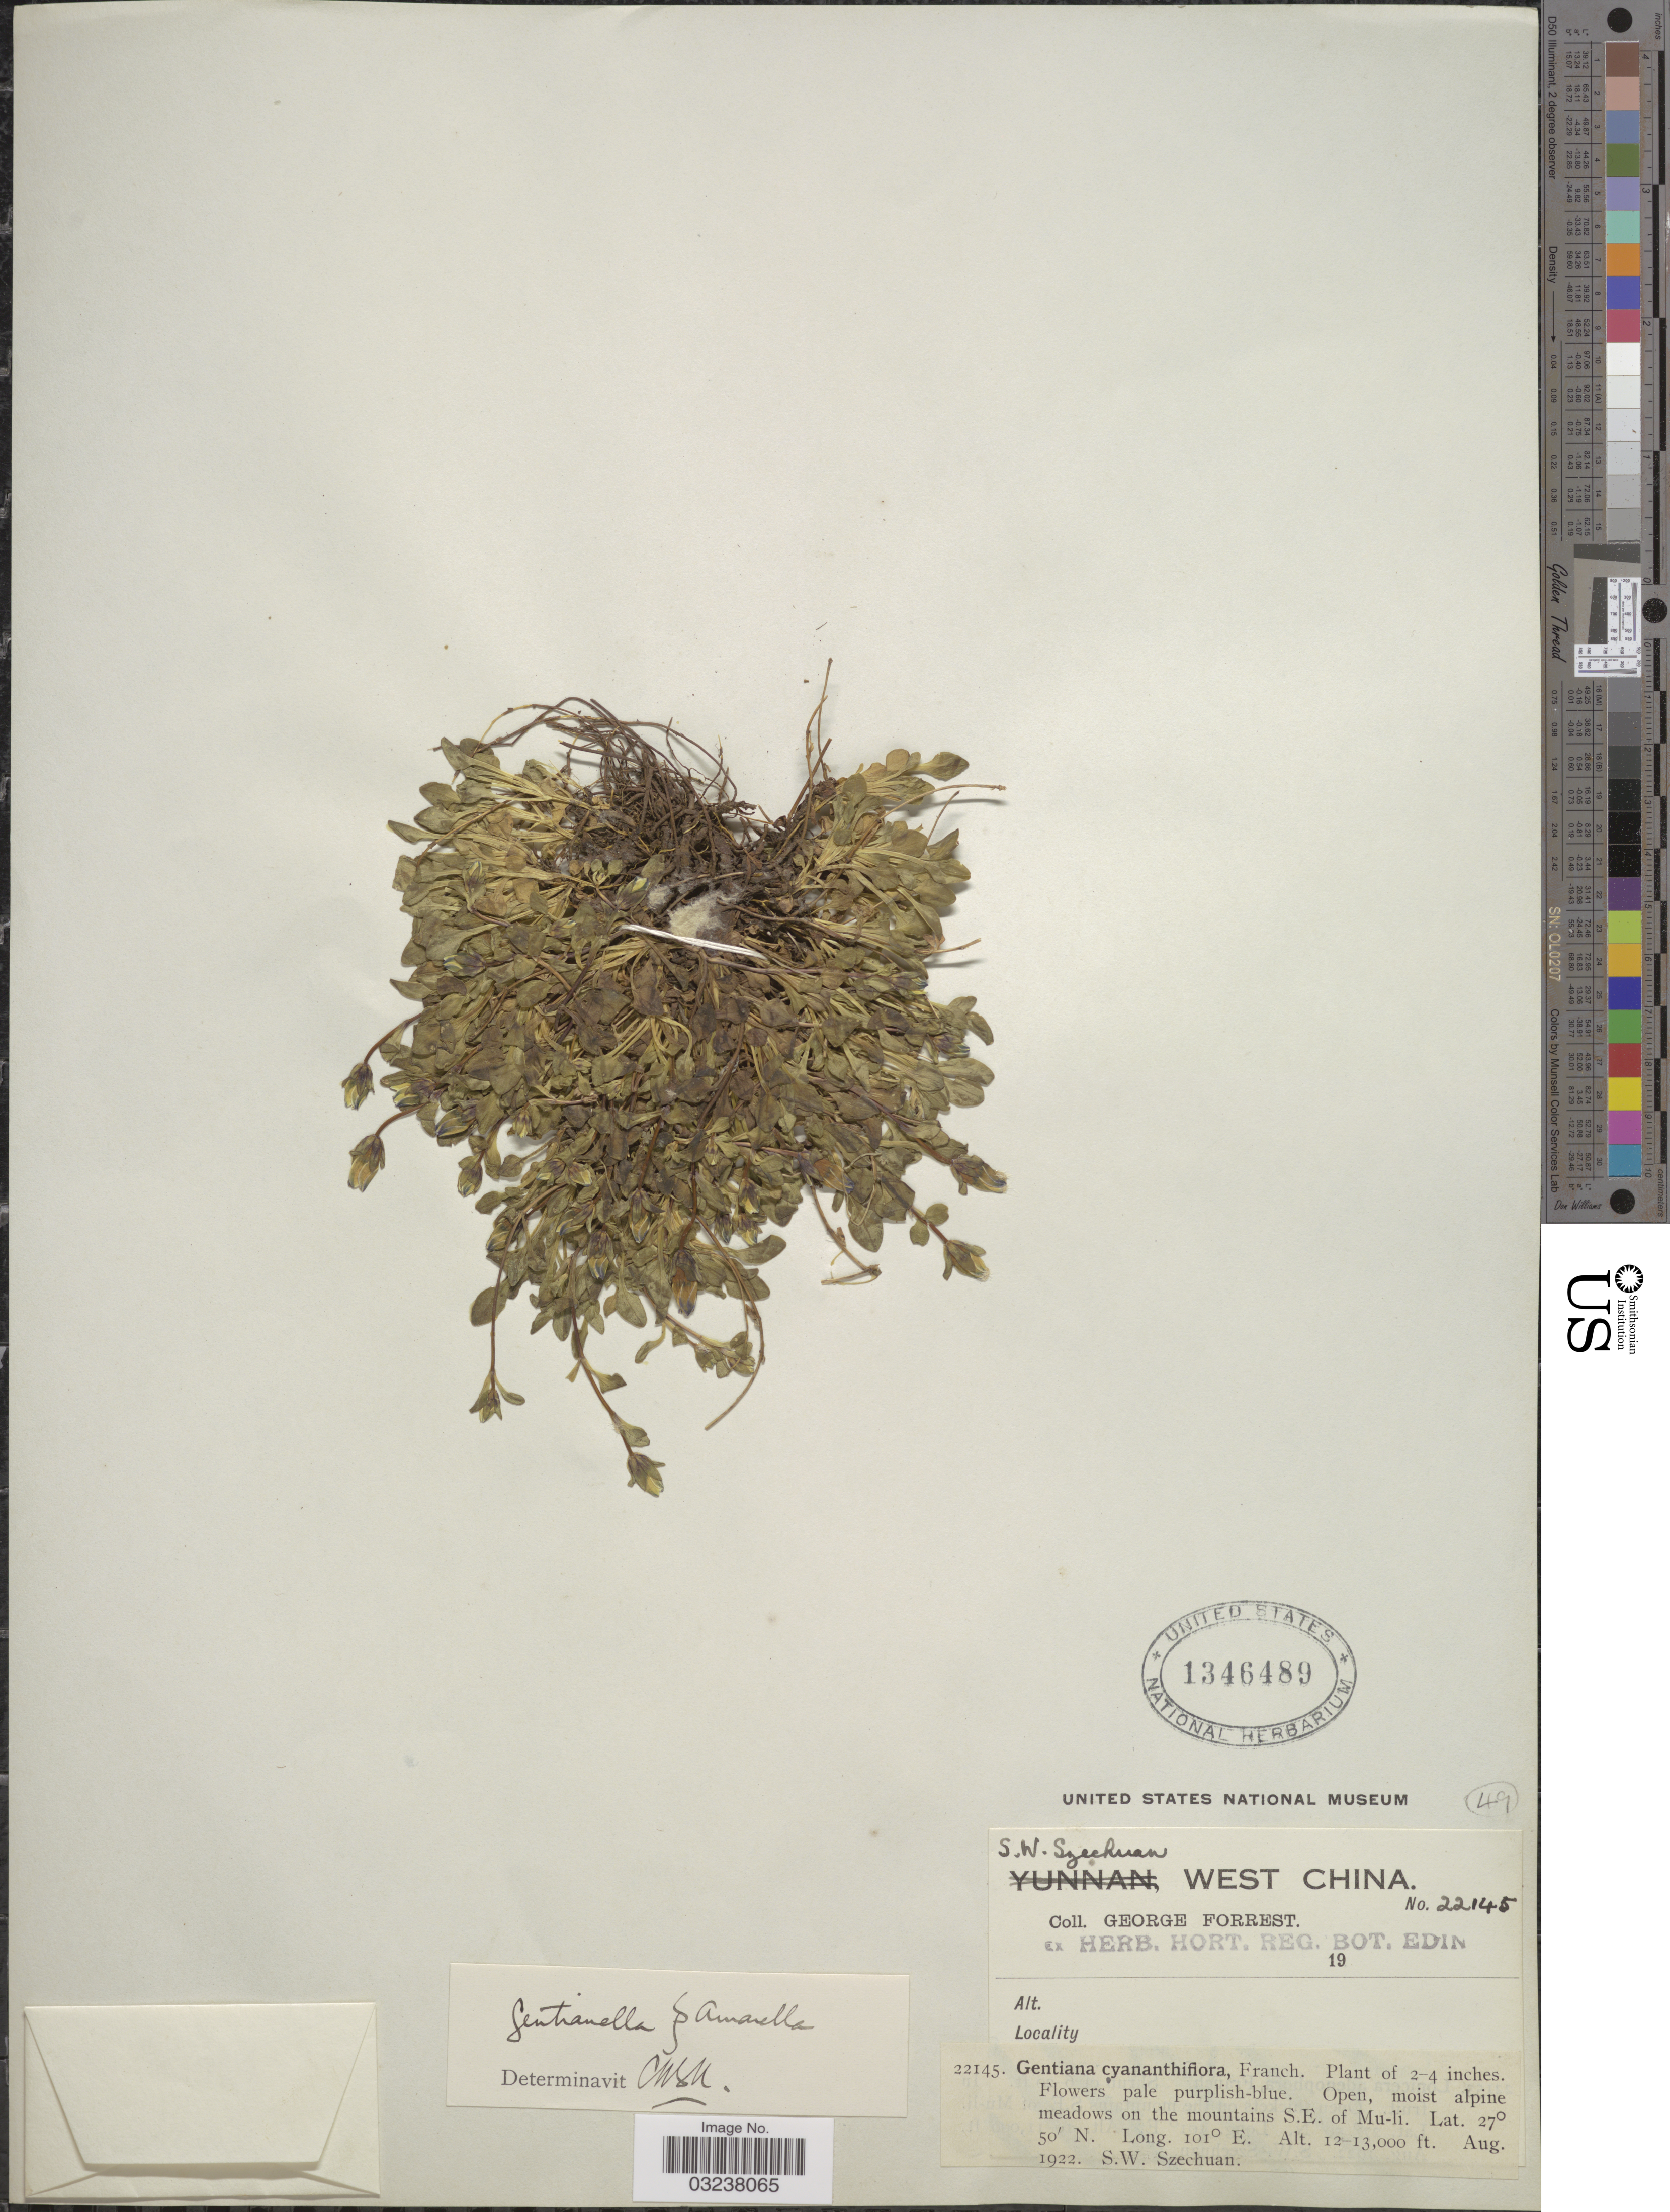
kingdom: Plantae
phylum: Tracheophyta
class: Magnoliopsida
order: Gentianales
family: Gentianaceae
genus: Gentianella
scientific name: Gentianella sp.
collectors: G. Forrest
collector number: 22145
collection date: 1922-08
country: China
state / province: Sichuan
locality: S.W. Szechuan. On the mountains S.E. of Mu-li.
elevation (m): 3658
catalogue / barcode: US 1346489